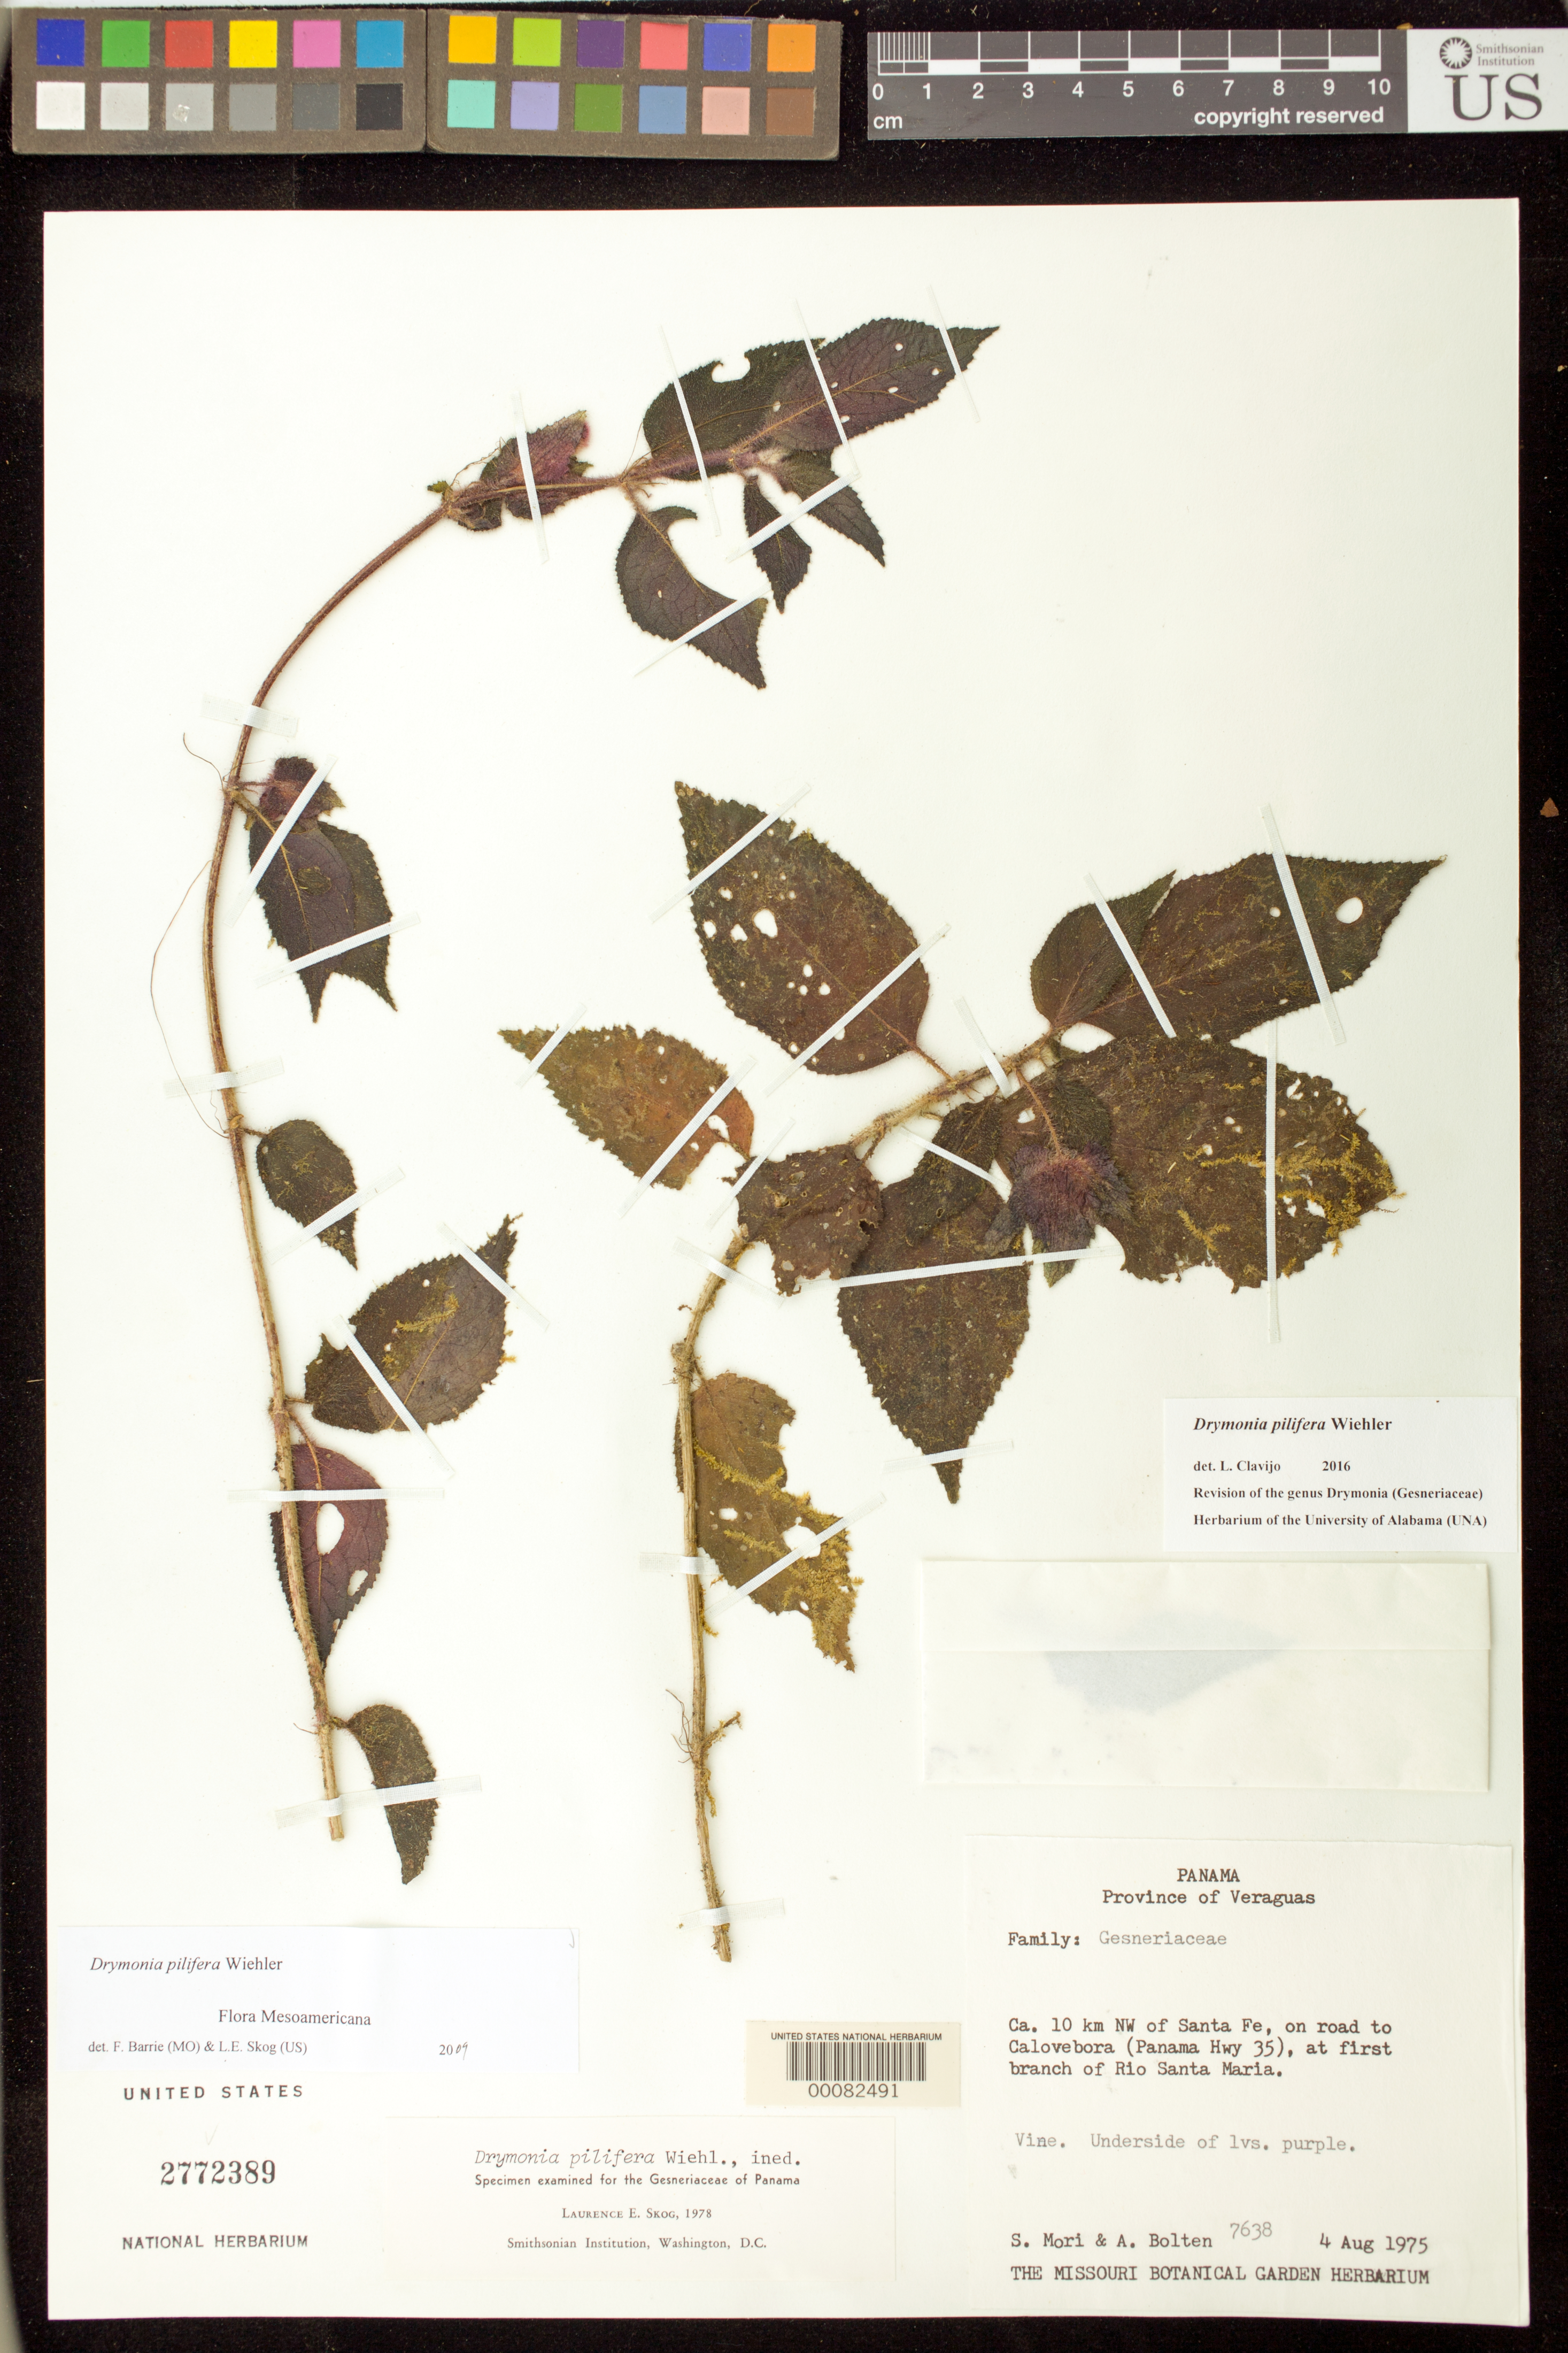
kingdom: Plantae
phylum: Tracheophyta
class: Magnoliopsida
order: Lamiales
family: Gesneriaceae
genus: Drymonia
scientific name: Drymonia pilifera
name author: Wiehler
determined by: Barrie, F. R.; Skog, Laurence E.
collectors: S. Mori & A. Bolten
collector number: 7638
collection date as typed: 04 Aug 1975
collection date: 1975-08-04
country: Panama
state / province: Veraguas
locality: About 10 km NW of Santa Fe, on road to Calovebora (Panama hwy 35), at first branch of Rio Santa Maria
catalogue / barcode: US 2772389